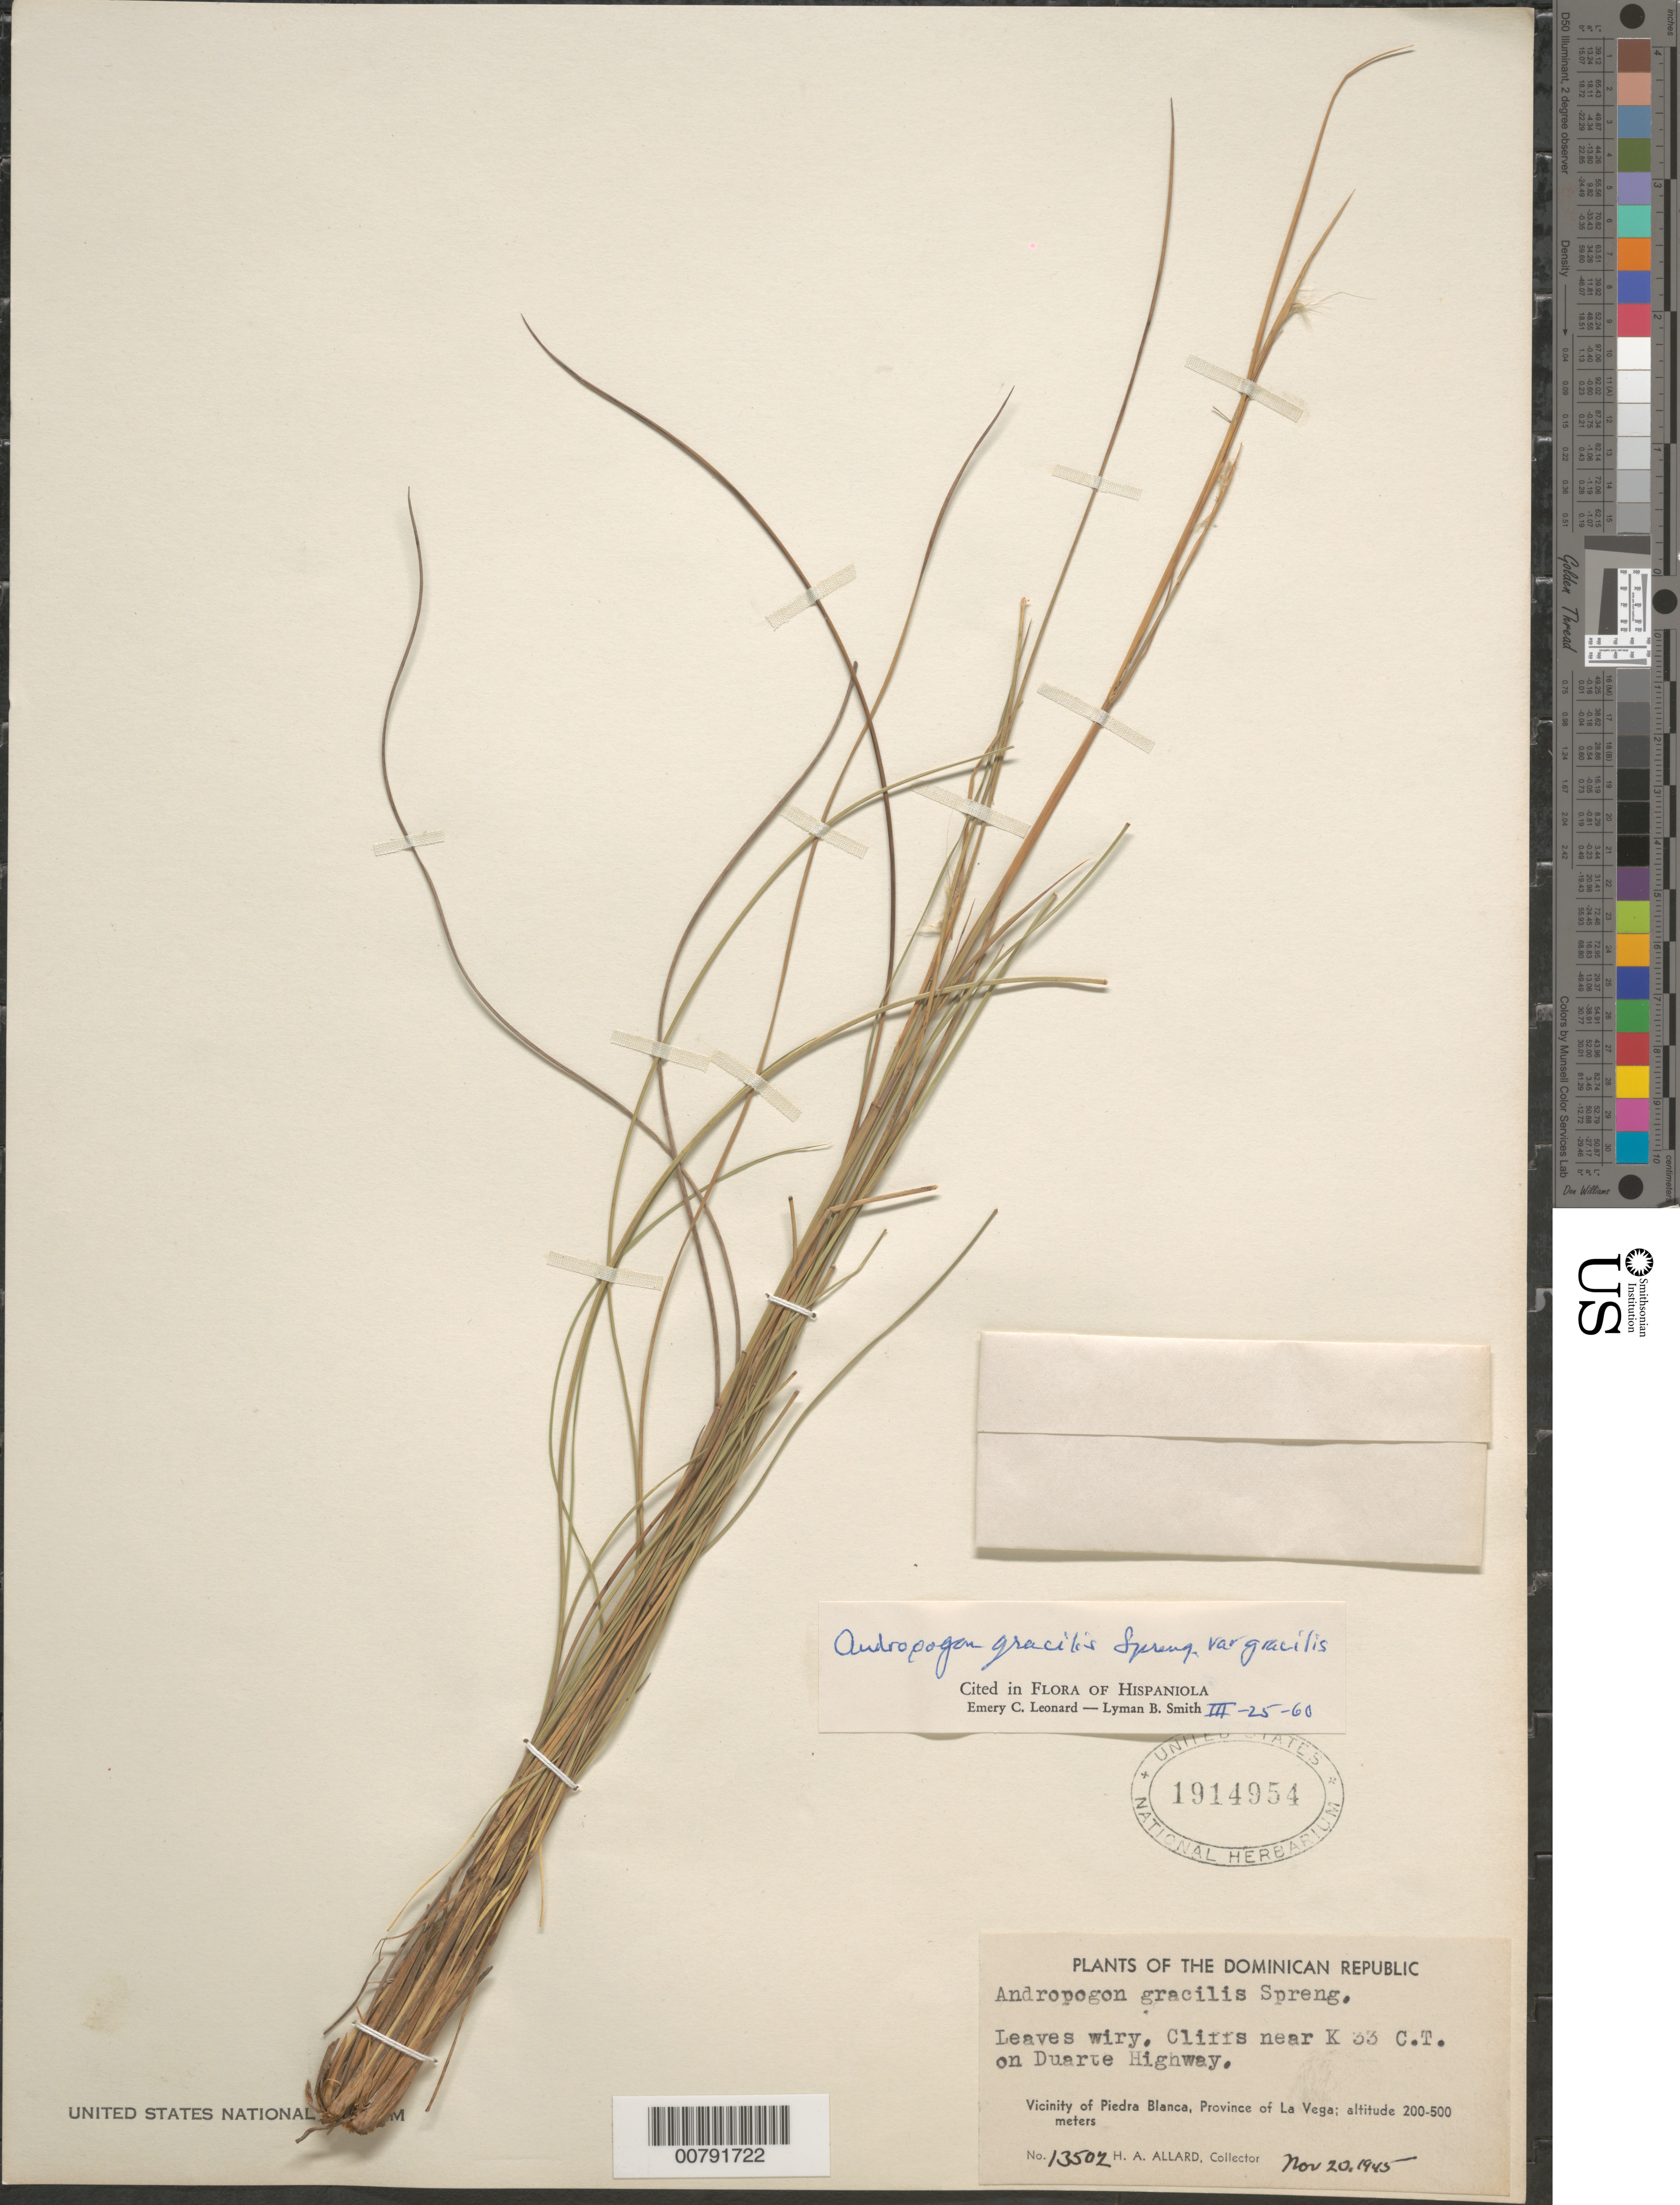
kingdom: Plantae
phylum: Tracheophyta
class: Liliopsida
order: Poales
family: Poaceae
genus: Schizachyrium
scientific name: Schizachyrium gracile var. gracile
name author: (Spreng.) Nash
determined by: Leonard, E. C.; Smith, L. B.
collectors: H. A. Allard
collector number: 13502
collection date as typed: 20 Nov 1945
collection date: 1945-11-20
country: Dominican Republic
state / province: La Vega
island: Hispaniola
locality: Piedra Blanca vicinity, near K33 C.T. on Duarte Highway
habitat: Cliffs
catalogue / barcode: US 1914954